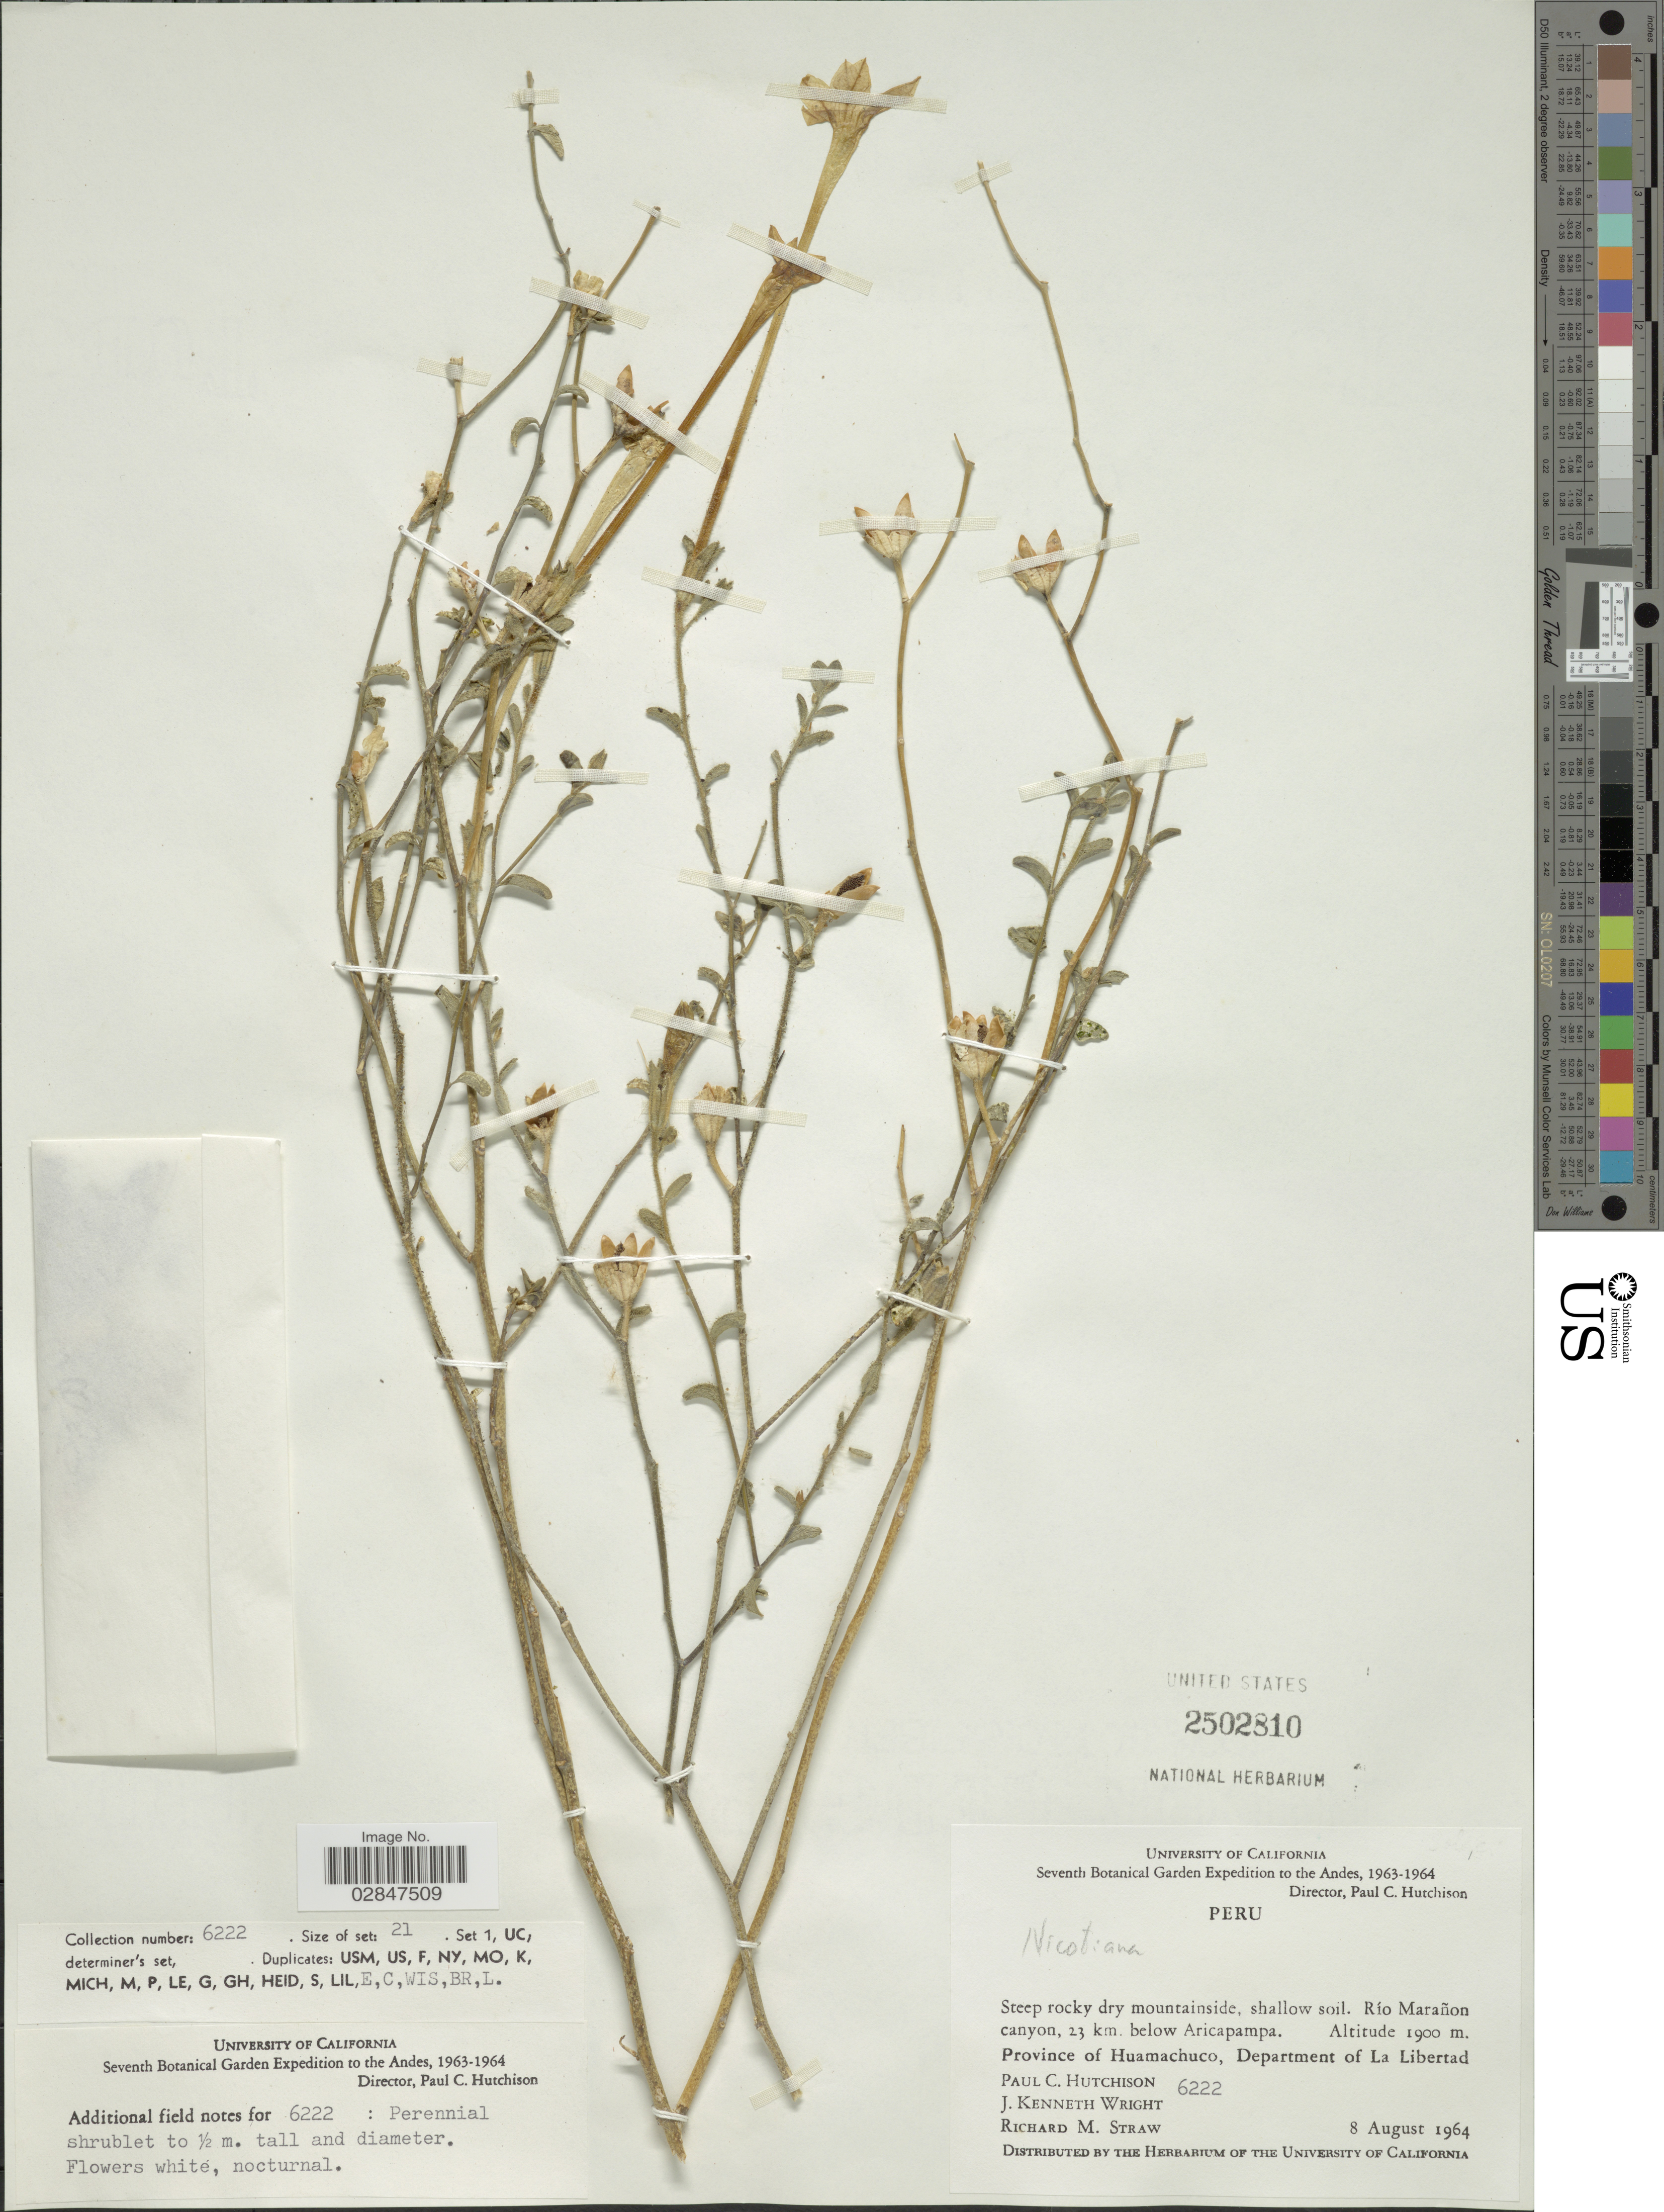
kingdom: Plantae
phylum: Tracheophyta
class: Magnoliopsida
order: Solanales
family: Solanaceae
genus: Nicotiana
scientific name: Nicotiana sp.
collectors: P. C. Hutchison, J. K. Wright & R. M. Straw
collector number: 6222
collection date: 1964-08-08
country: Peru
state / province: La Libertad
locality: The Andes, Río Marañon canyon, 23 km. below Aricapampa, Province of Huamachuco, Department of La Libertad.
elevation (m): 1900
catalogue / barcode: US 2502810